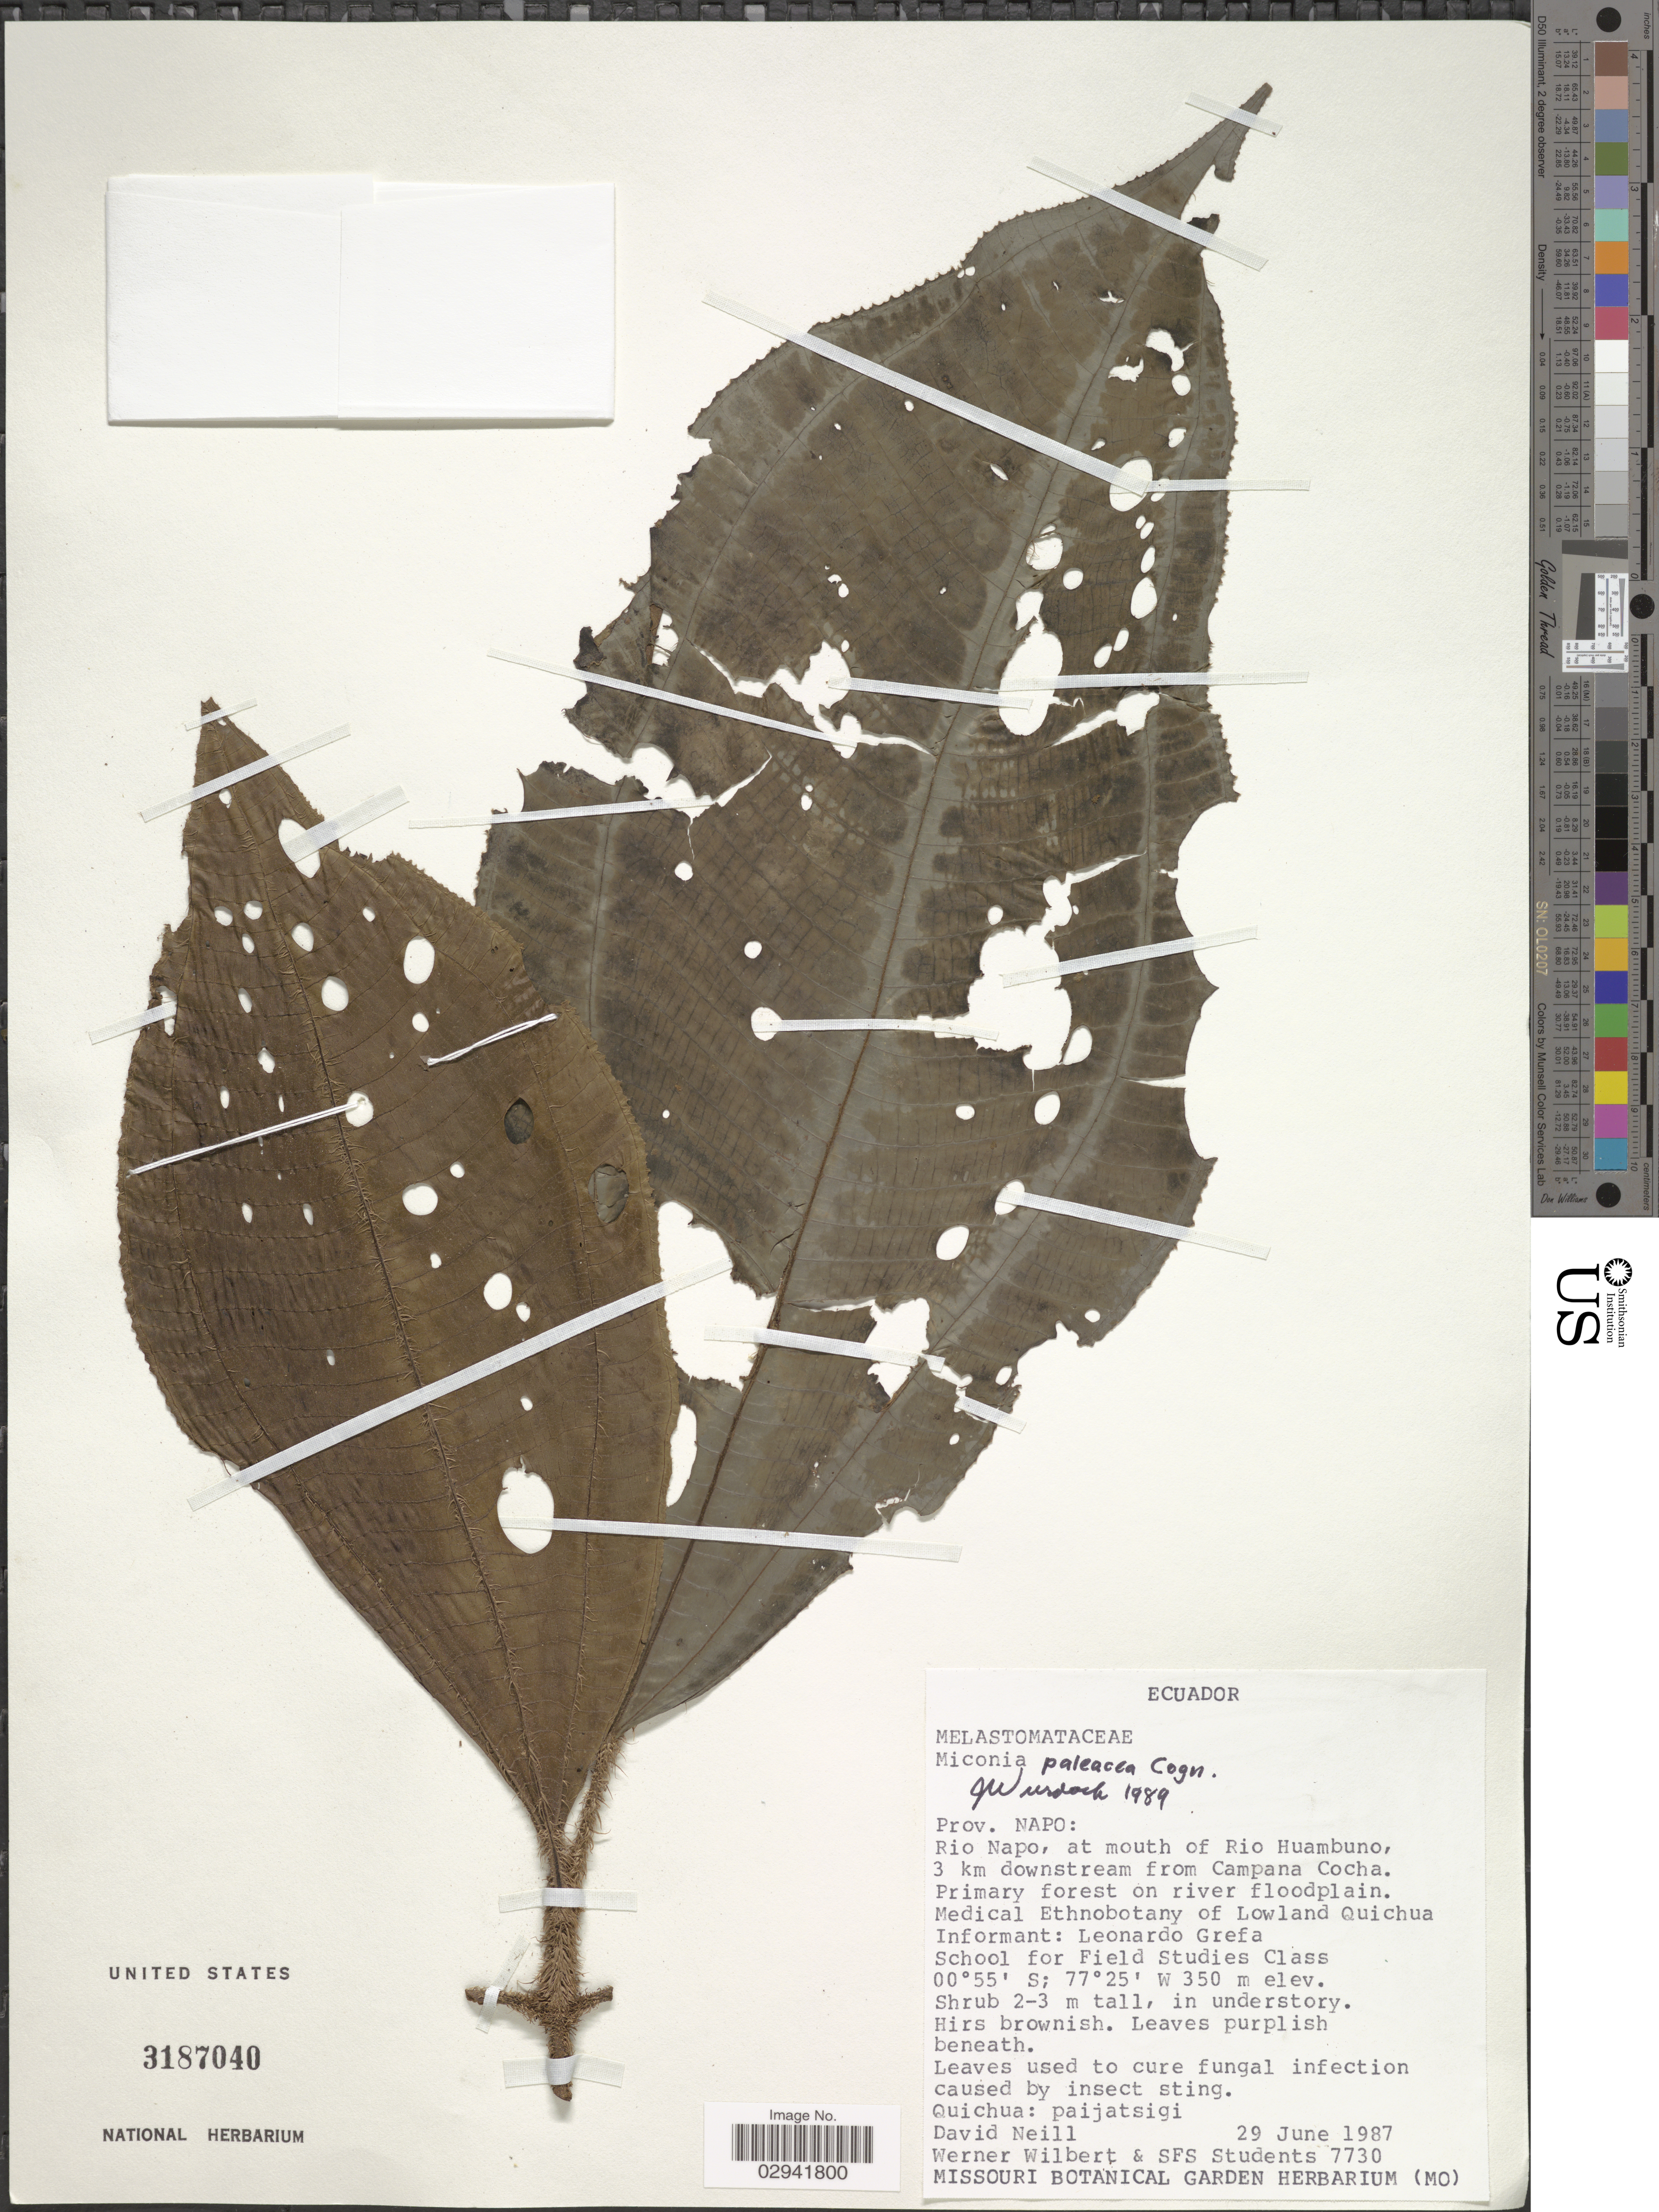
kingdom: Plantae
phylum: Tracheophyta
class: Magnoliopsida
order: Myrtales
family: Melastomataceae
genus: Miconia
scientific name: Miconia paleacea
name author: Cogn.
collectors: D. Neill, W. Wilbert & SFS Students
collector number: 7730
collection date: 1987-06-29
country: Ecuador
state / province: Napo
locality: Rio Napo, at mouth of Rio Huambuno, 3 km downstream from Campana Cocha.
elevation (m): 350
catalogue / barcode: US 3187040